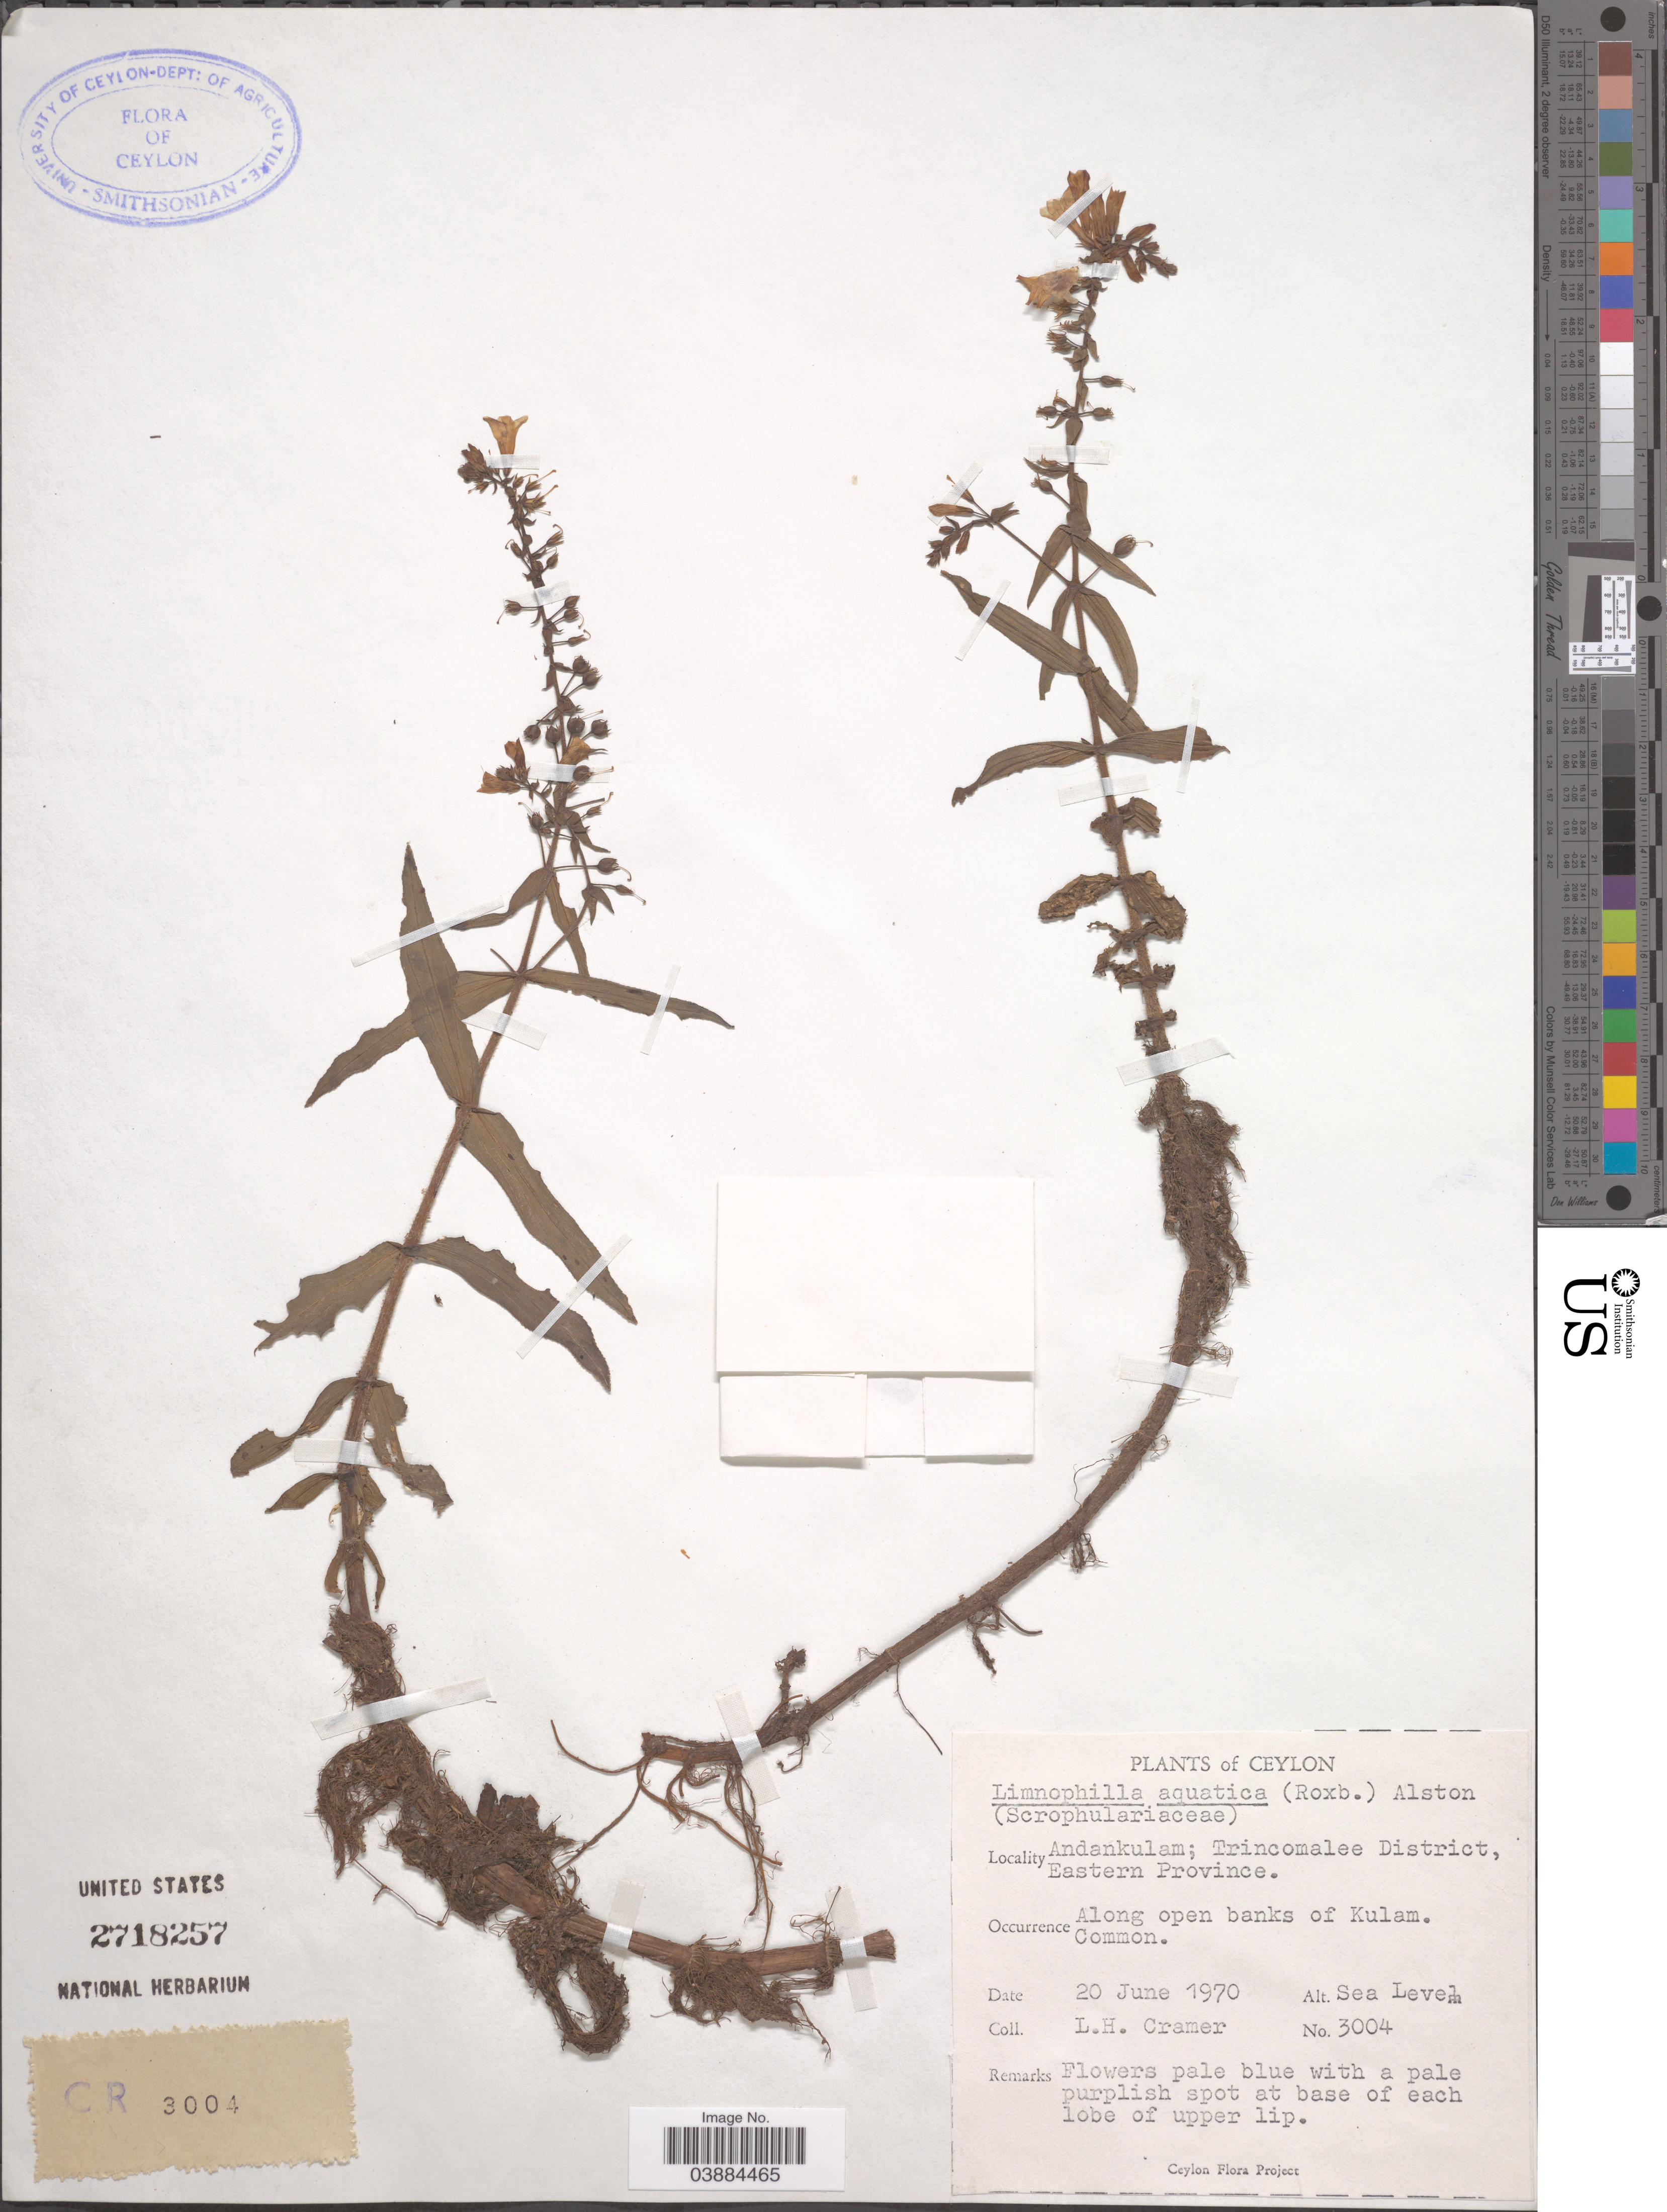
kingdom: Plantae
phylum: Tracheophyta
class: Magnoliopsida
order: Lamiales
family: Plantaginaceae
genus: Limnophila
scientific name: Limnophila aquatica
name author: (Willd.) Santapau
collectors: L. H. Cramer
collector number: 3004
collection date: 1970-06-20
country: Sri Lanka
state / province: Eastern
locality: Ceylon. Andankulam; Trincomalee District. Along open banks of Kulam.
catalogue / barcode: US 2718257